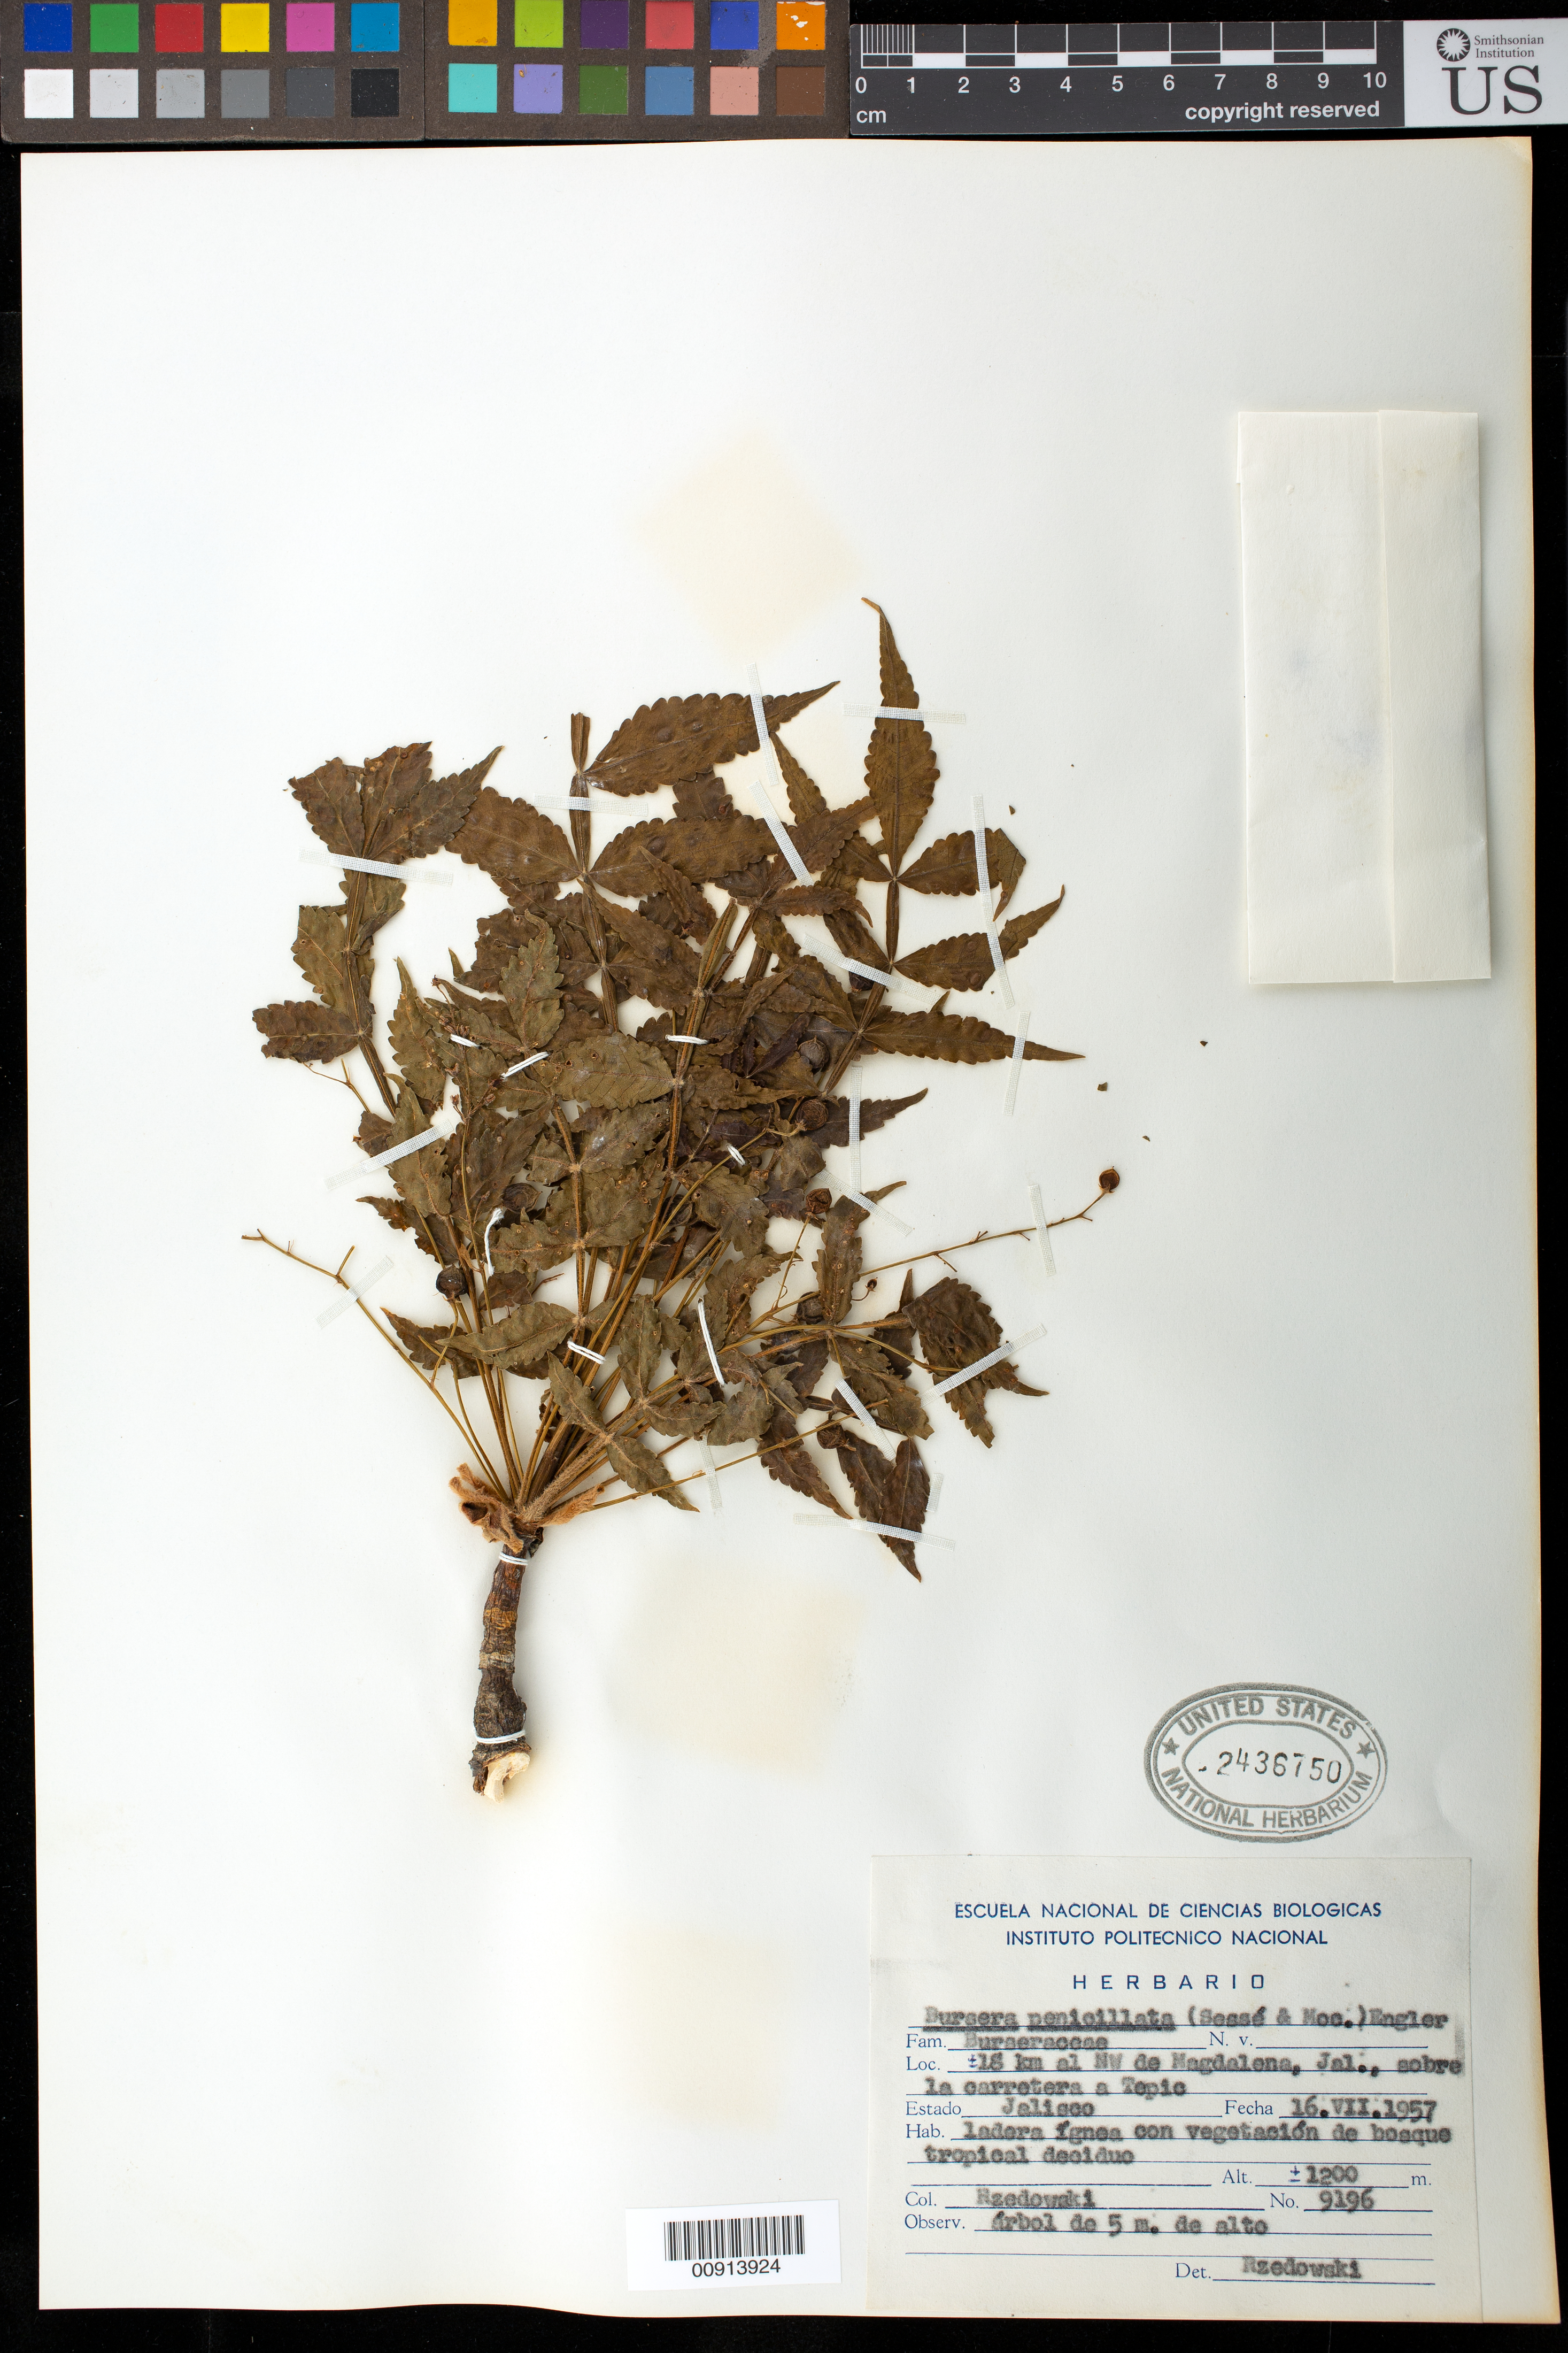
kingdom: Plantae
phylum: Tracheophyta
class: Magnoliopsida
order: Sapindales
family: Burseraceae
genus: Bursera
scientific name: Bursera penicillata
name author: (DC.) Engl.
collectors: J. Rzedowski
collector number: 9196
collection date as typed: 16 Jul 1957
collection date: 1957-07-16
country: Mexico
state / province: Jalisco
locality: ± 18 km al NW de Magdalena, Jal., sobre la carretera a Tepic. Estado Jalisco.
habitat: Ladera ígnea con vegetación de bosque tropical deciduo.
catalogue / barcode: US 2436750